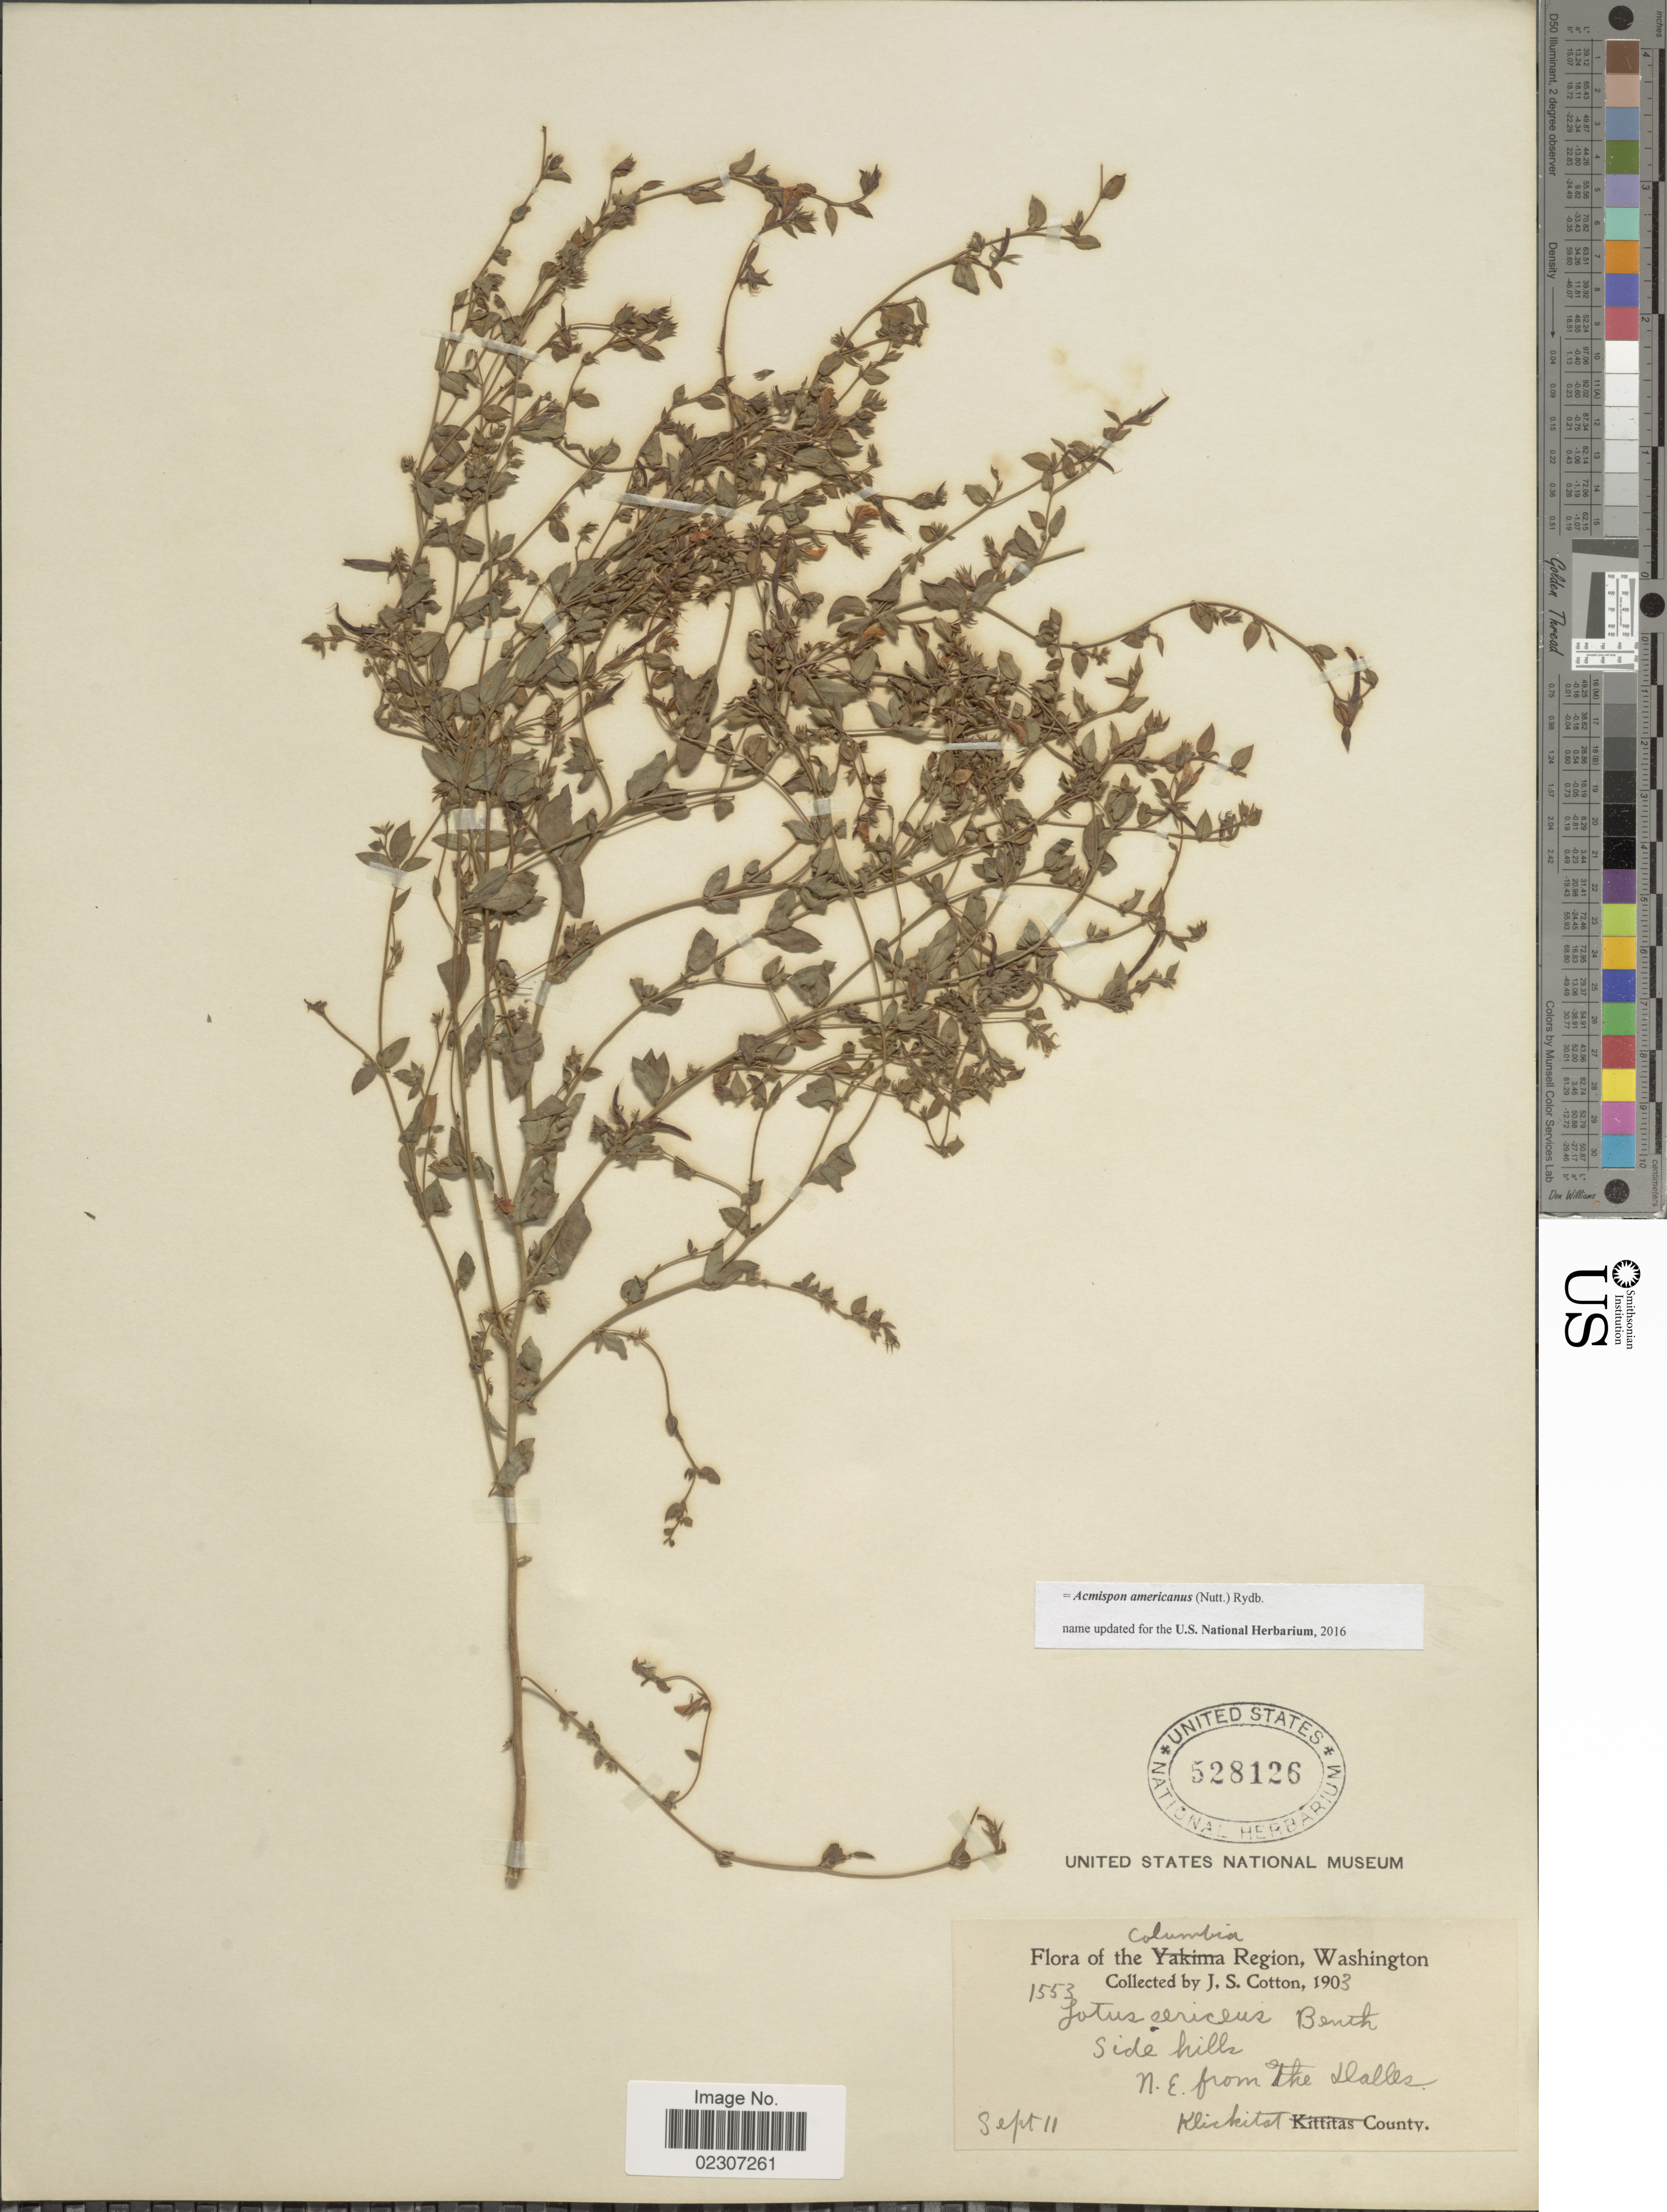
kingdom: Plantae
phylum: Tracheophyta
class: Magnoliopsida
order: Fabales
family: Fabaceae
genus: Acmispon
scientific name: Acmispon americanus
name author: (Nutt.) Rydb.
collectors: J. S. Cotton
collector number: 1553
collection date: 1903-09-11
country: United States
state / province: Washington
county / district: Klickitat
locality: Columbia Region, Washington, Side hills, N.E. from the Dalles, Klickitata County,.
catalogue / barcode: US 528126